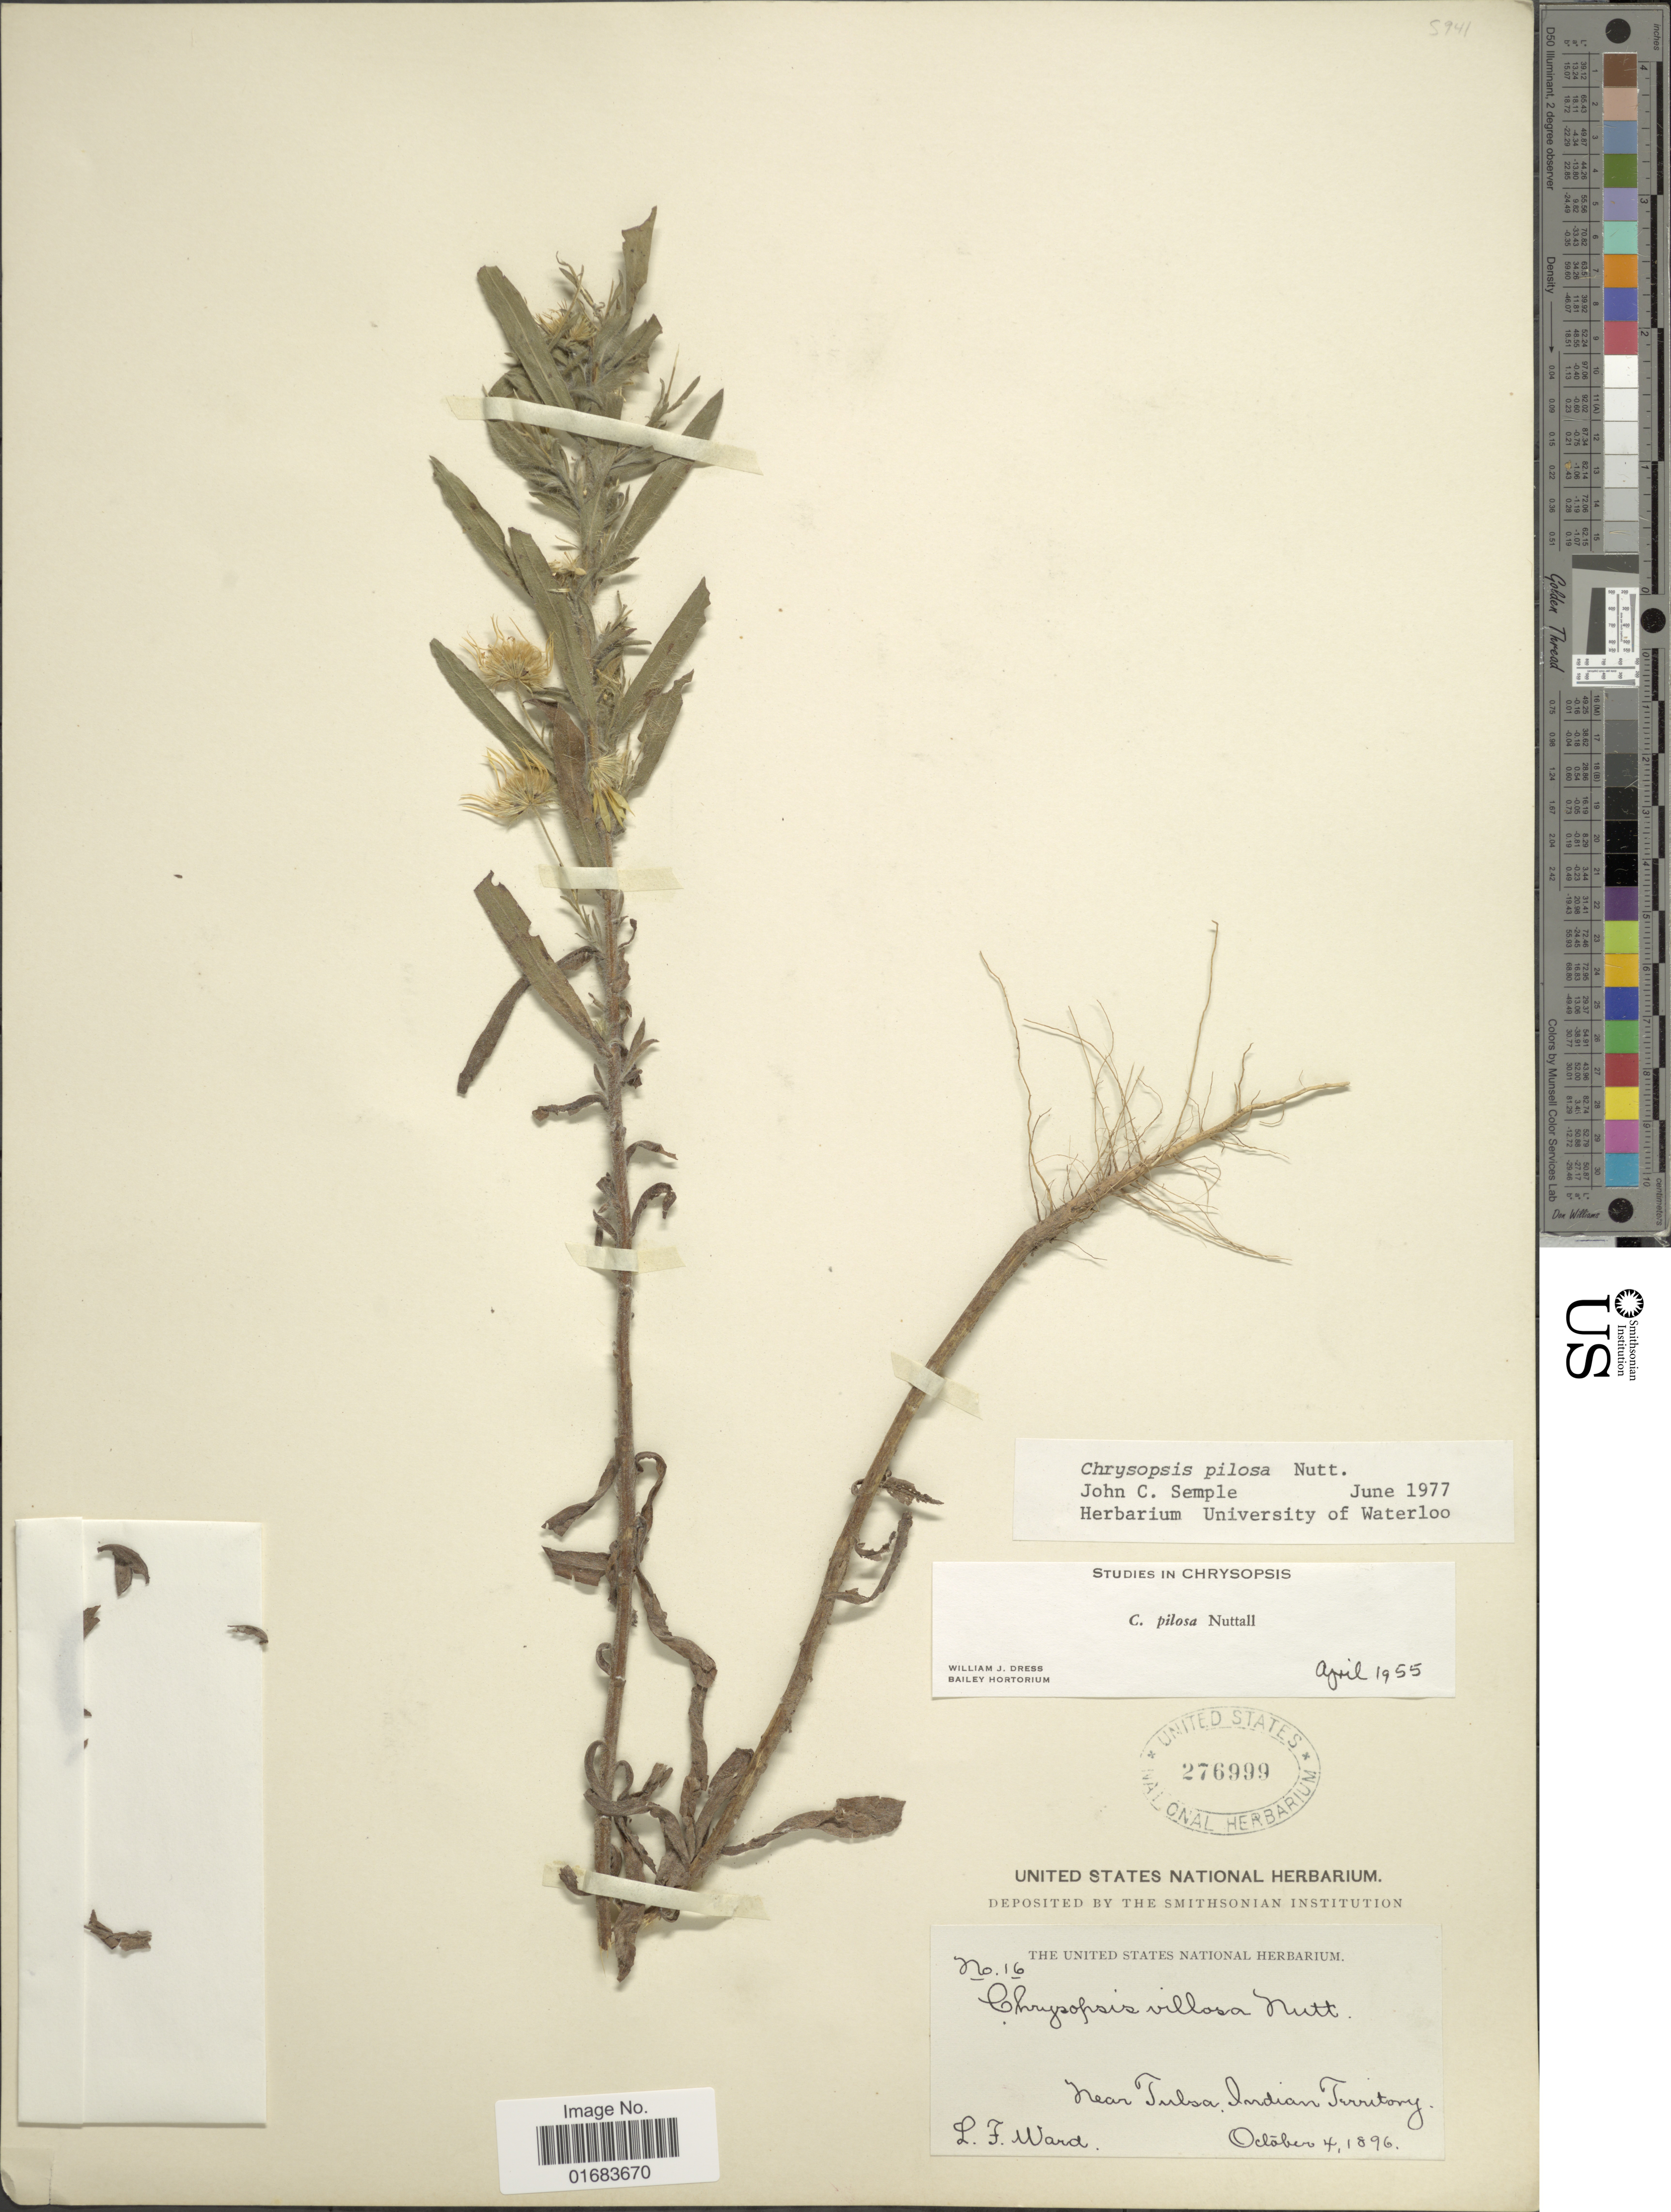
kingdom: Plantae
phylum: Tracheophyta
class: Magnoliopsida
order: Asterales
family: Asteraceae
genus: Chrysopsis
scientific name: Chrysopsis pilosa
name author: Nutt.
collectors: L. Ward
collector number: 16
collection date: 1896-10-04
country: United States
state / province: Oklahoma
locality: Near Tulsa, Indian Territory.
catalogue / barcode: US 276999